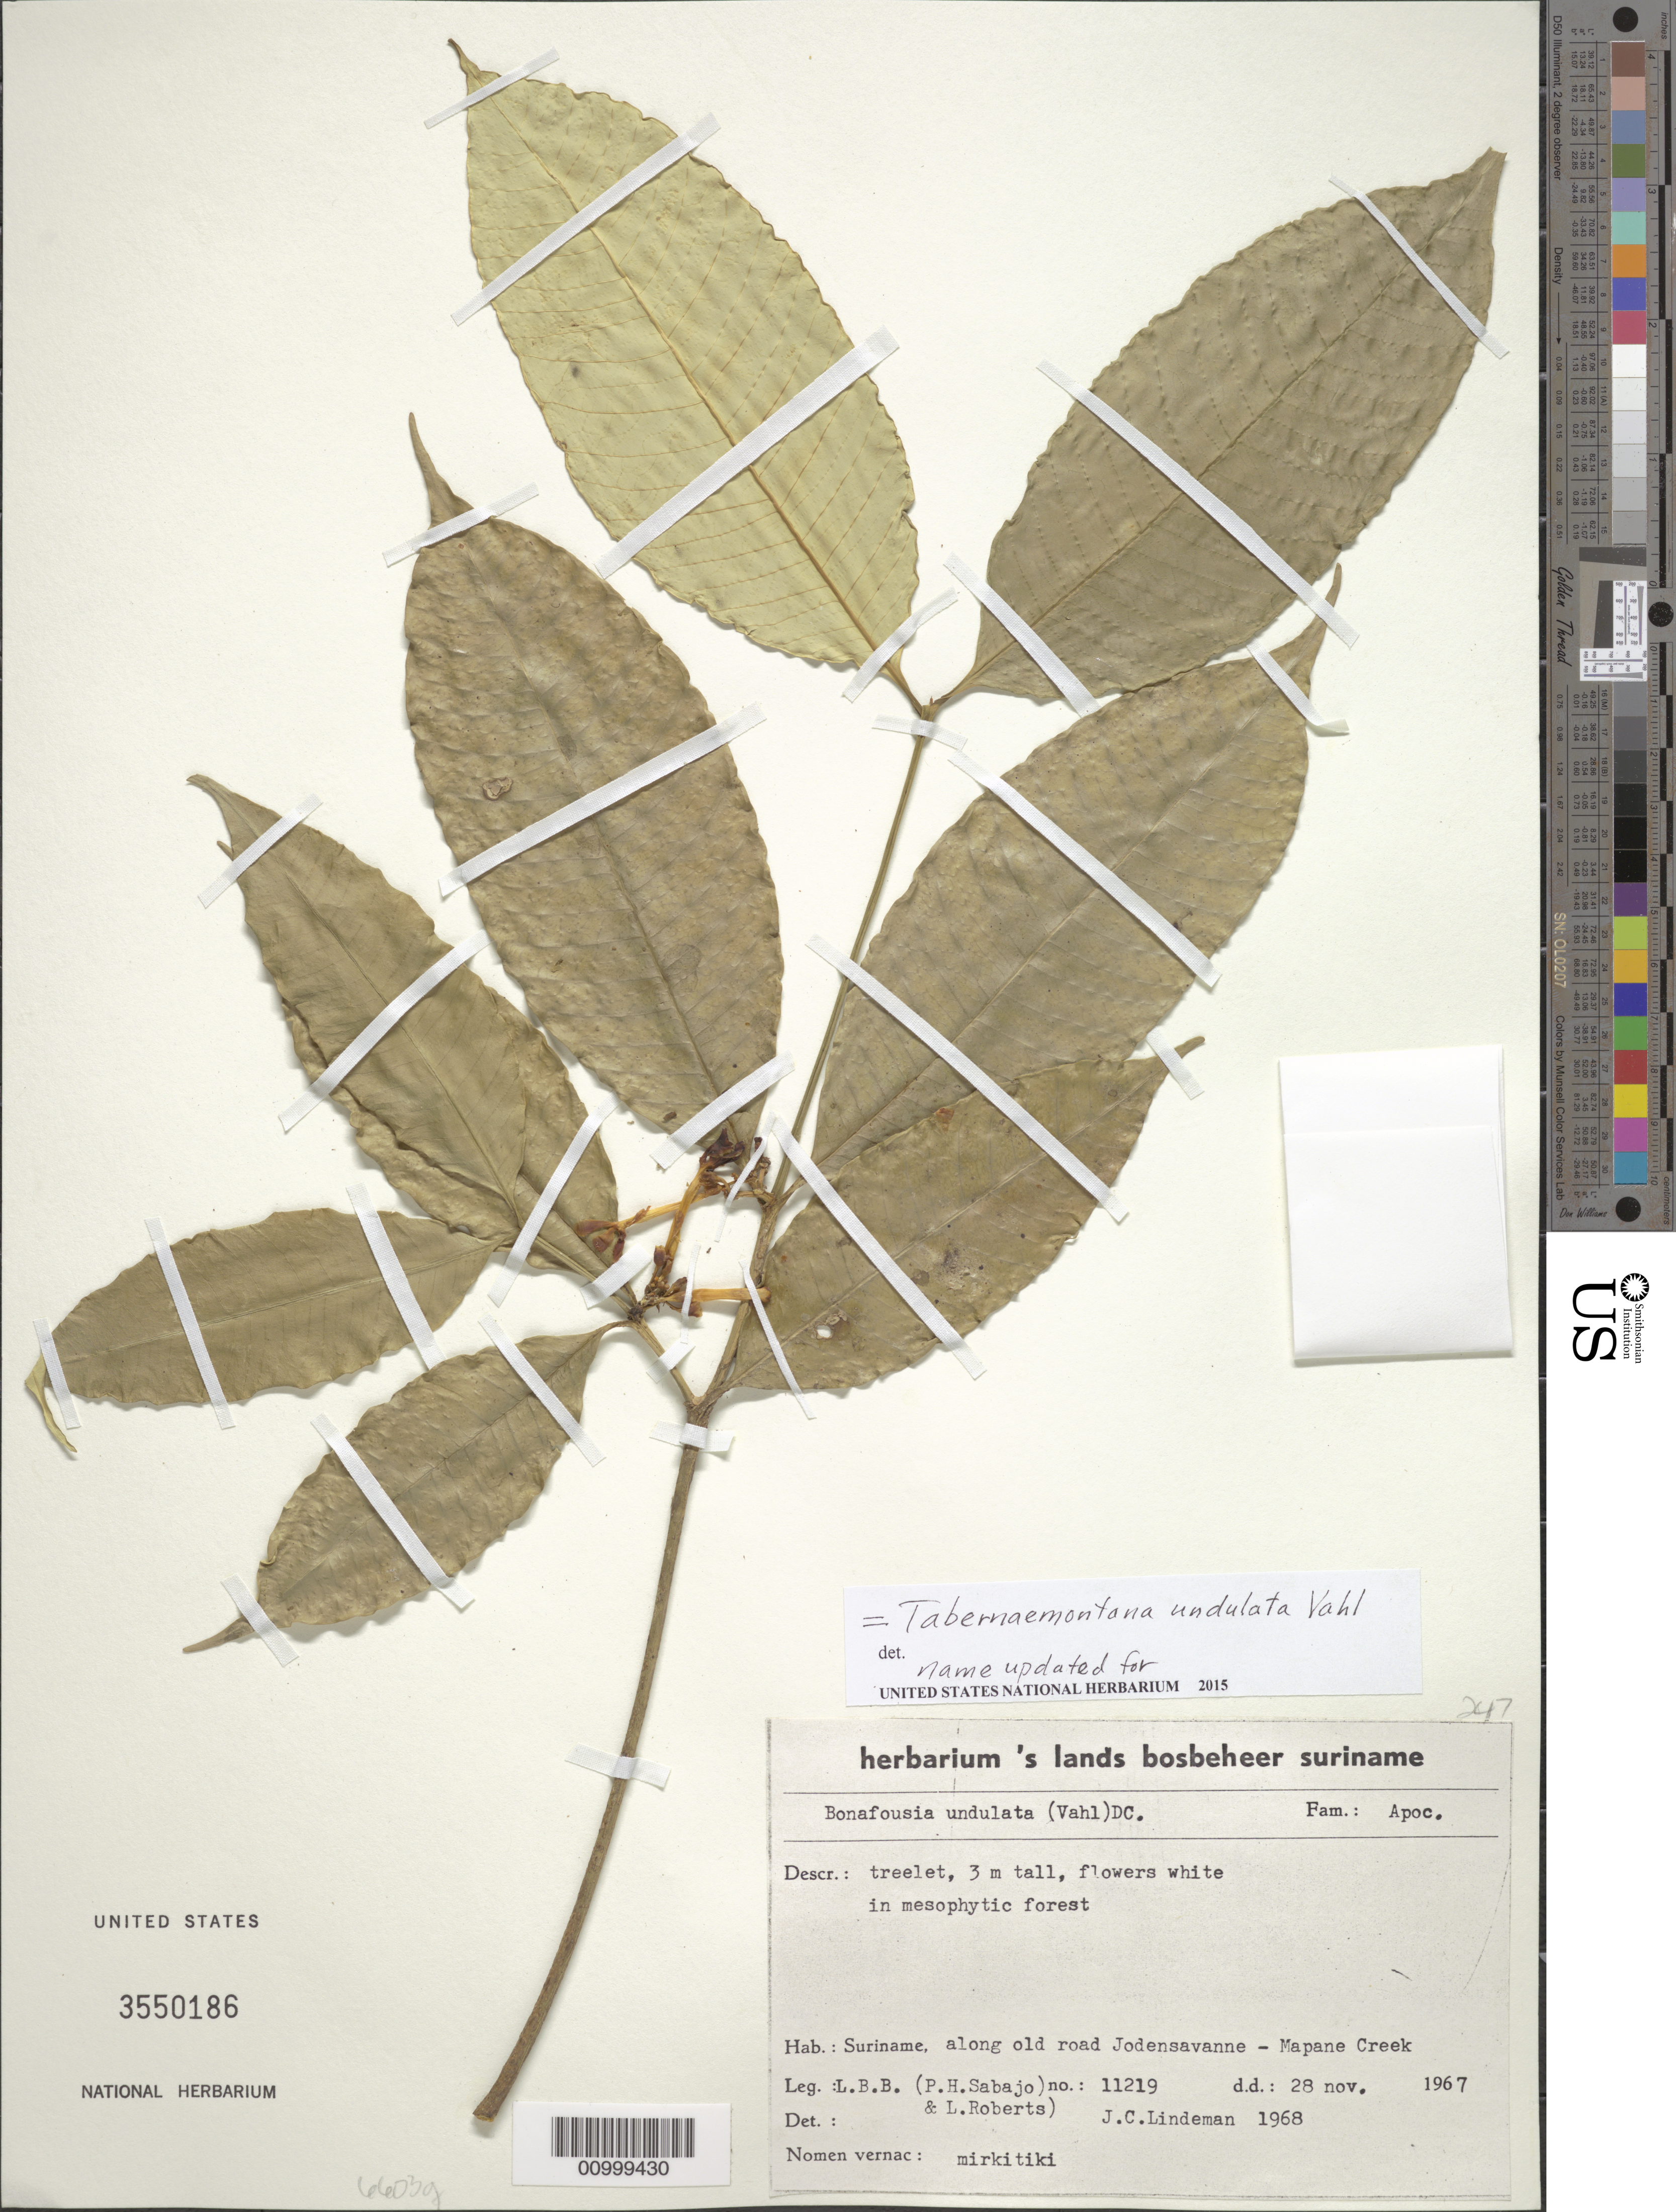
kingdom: Plantae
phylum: Tracheophyta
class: Magnoliopsida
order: Gentianales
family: Apocynaceae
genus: Bonafousia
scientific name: Bonafousia undulata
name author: (Vahl) A. DC.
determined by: Lindeman, J. C.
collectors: P. Sabajo, Collector illegible & L. Roberts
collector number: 11219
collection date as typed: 28-Nov-67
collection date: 1967-11-28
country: Suriname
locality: Jodensavanne-Mapane Creek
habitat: Along old road in mesophytic forest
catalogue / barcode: US 3550186